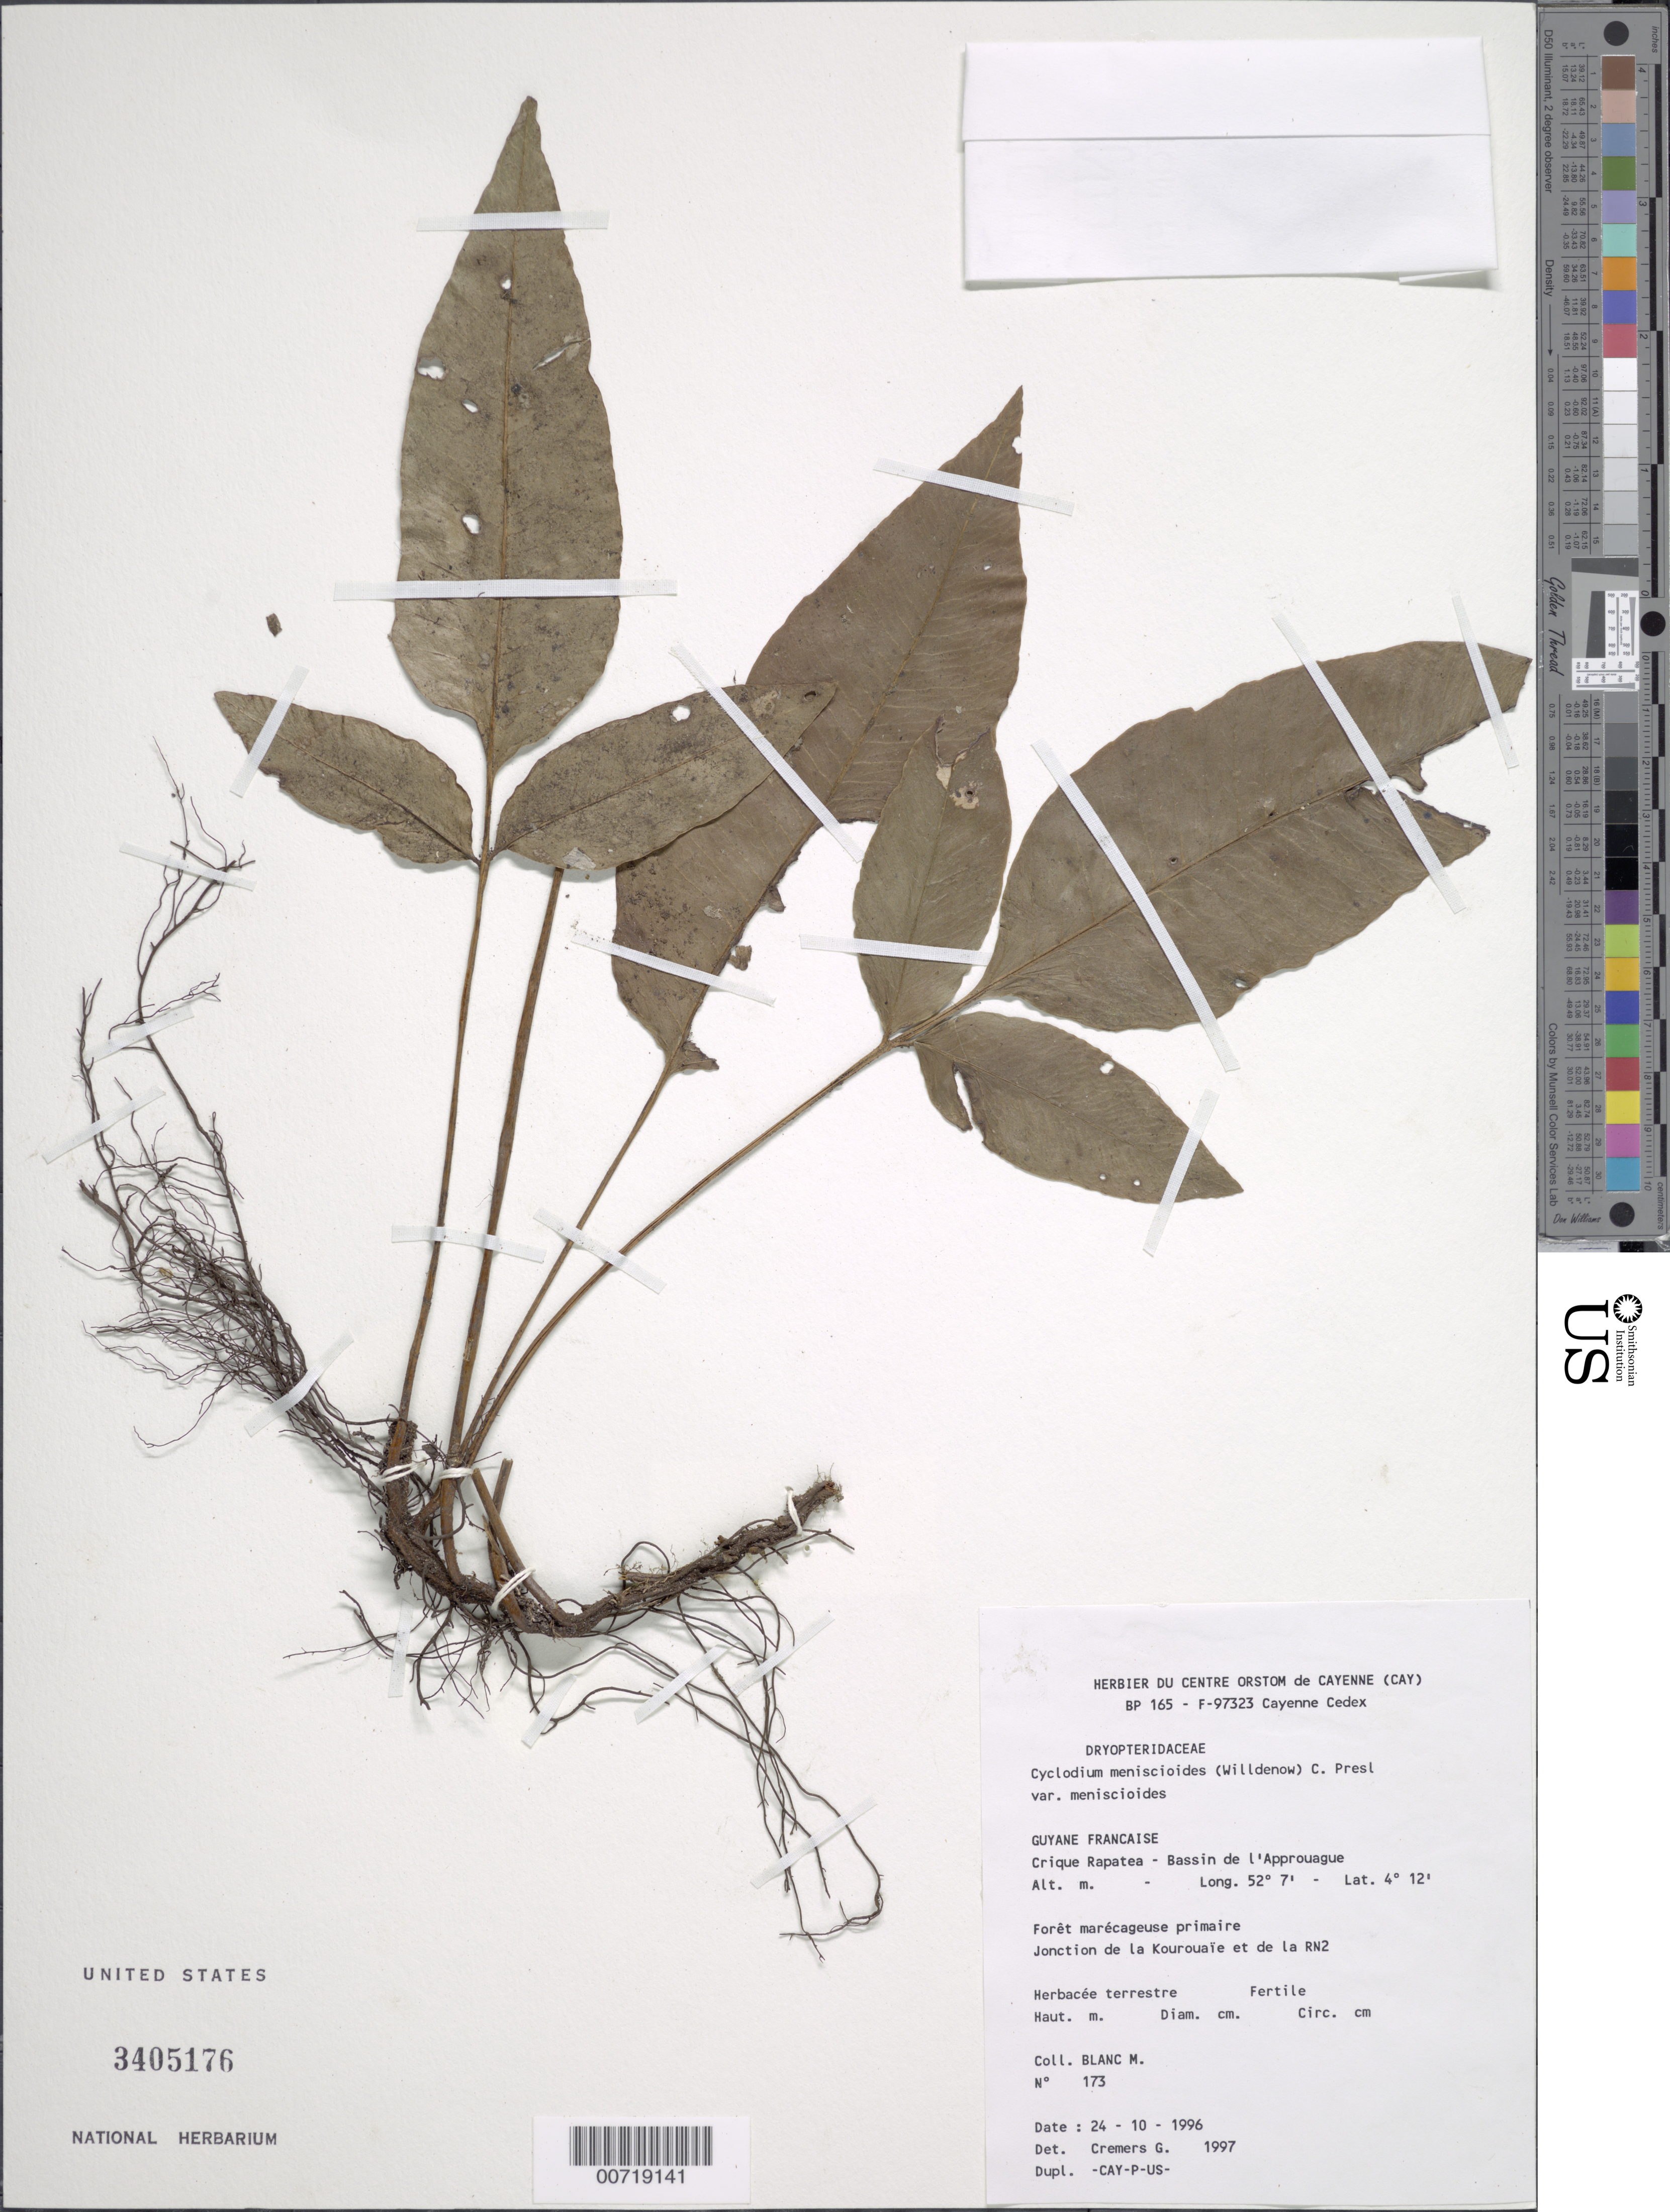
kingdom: Plantae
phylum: Tracheophyta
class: Polypodiopsida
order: Polypodiales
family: Dryopteridaceae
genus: Cyclodium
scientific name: Cyclodium meniscioides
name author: (Willd.) C. Presl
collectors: M. Blanc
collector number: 173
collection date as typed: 24-Oct-96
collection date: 1996-10-24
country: French Guiana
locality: Kourouaï R., Bassin de L'Approuague; jonction de la Kourouie et de la RN2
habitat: Primary forest, marshy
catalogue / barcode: US 3405176